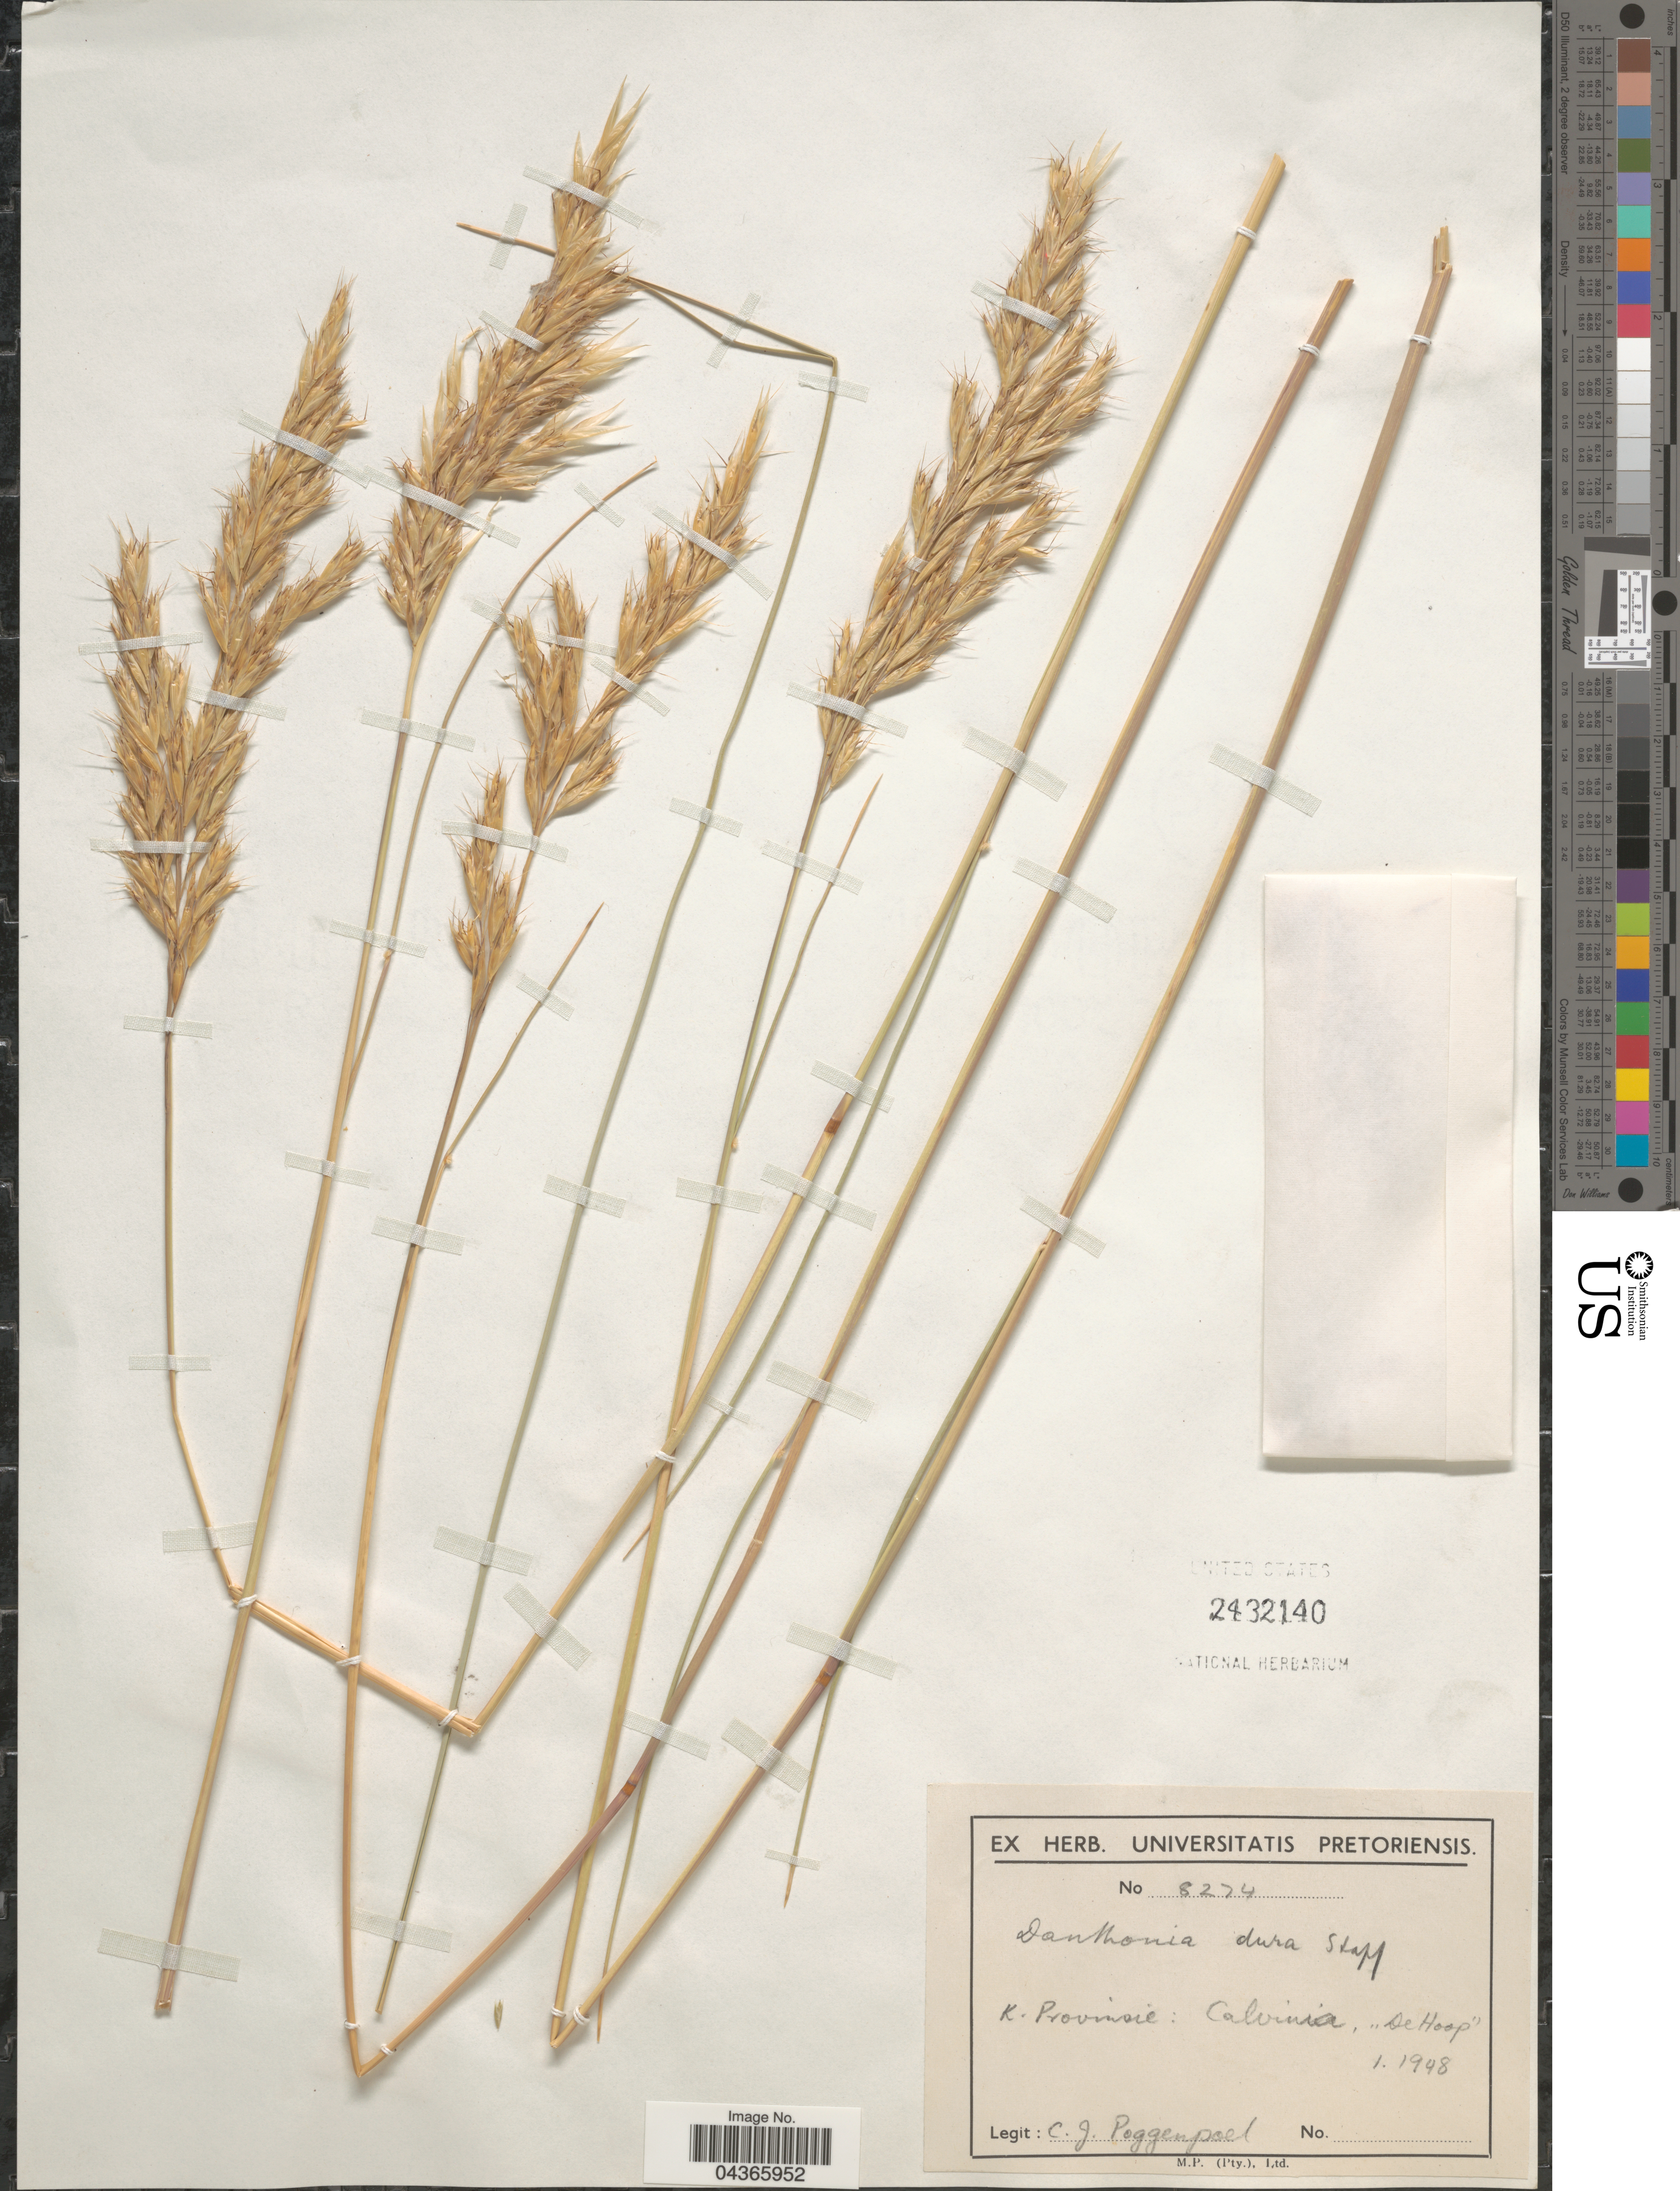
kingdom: Plantae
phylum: Tracheophyta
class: Liliopsida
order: Poales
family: Poaceae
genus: Tenaxia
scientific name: Tenaxia dura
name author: (Stapf) N.P. Barker & H.P. Linder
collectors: C. Poggenpoel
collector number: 8274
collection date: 1948-01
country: South Africa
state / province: Northern Cape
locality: K. Provinsie: Calvinia, "De Hoop".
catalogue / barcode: US 2432140